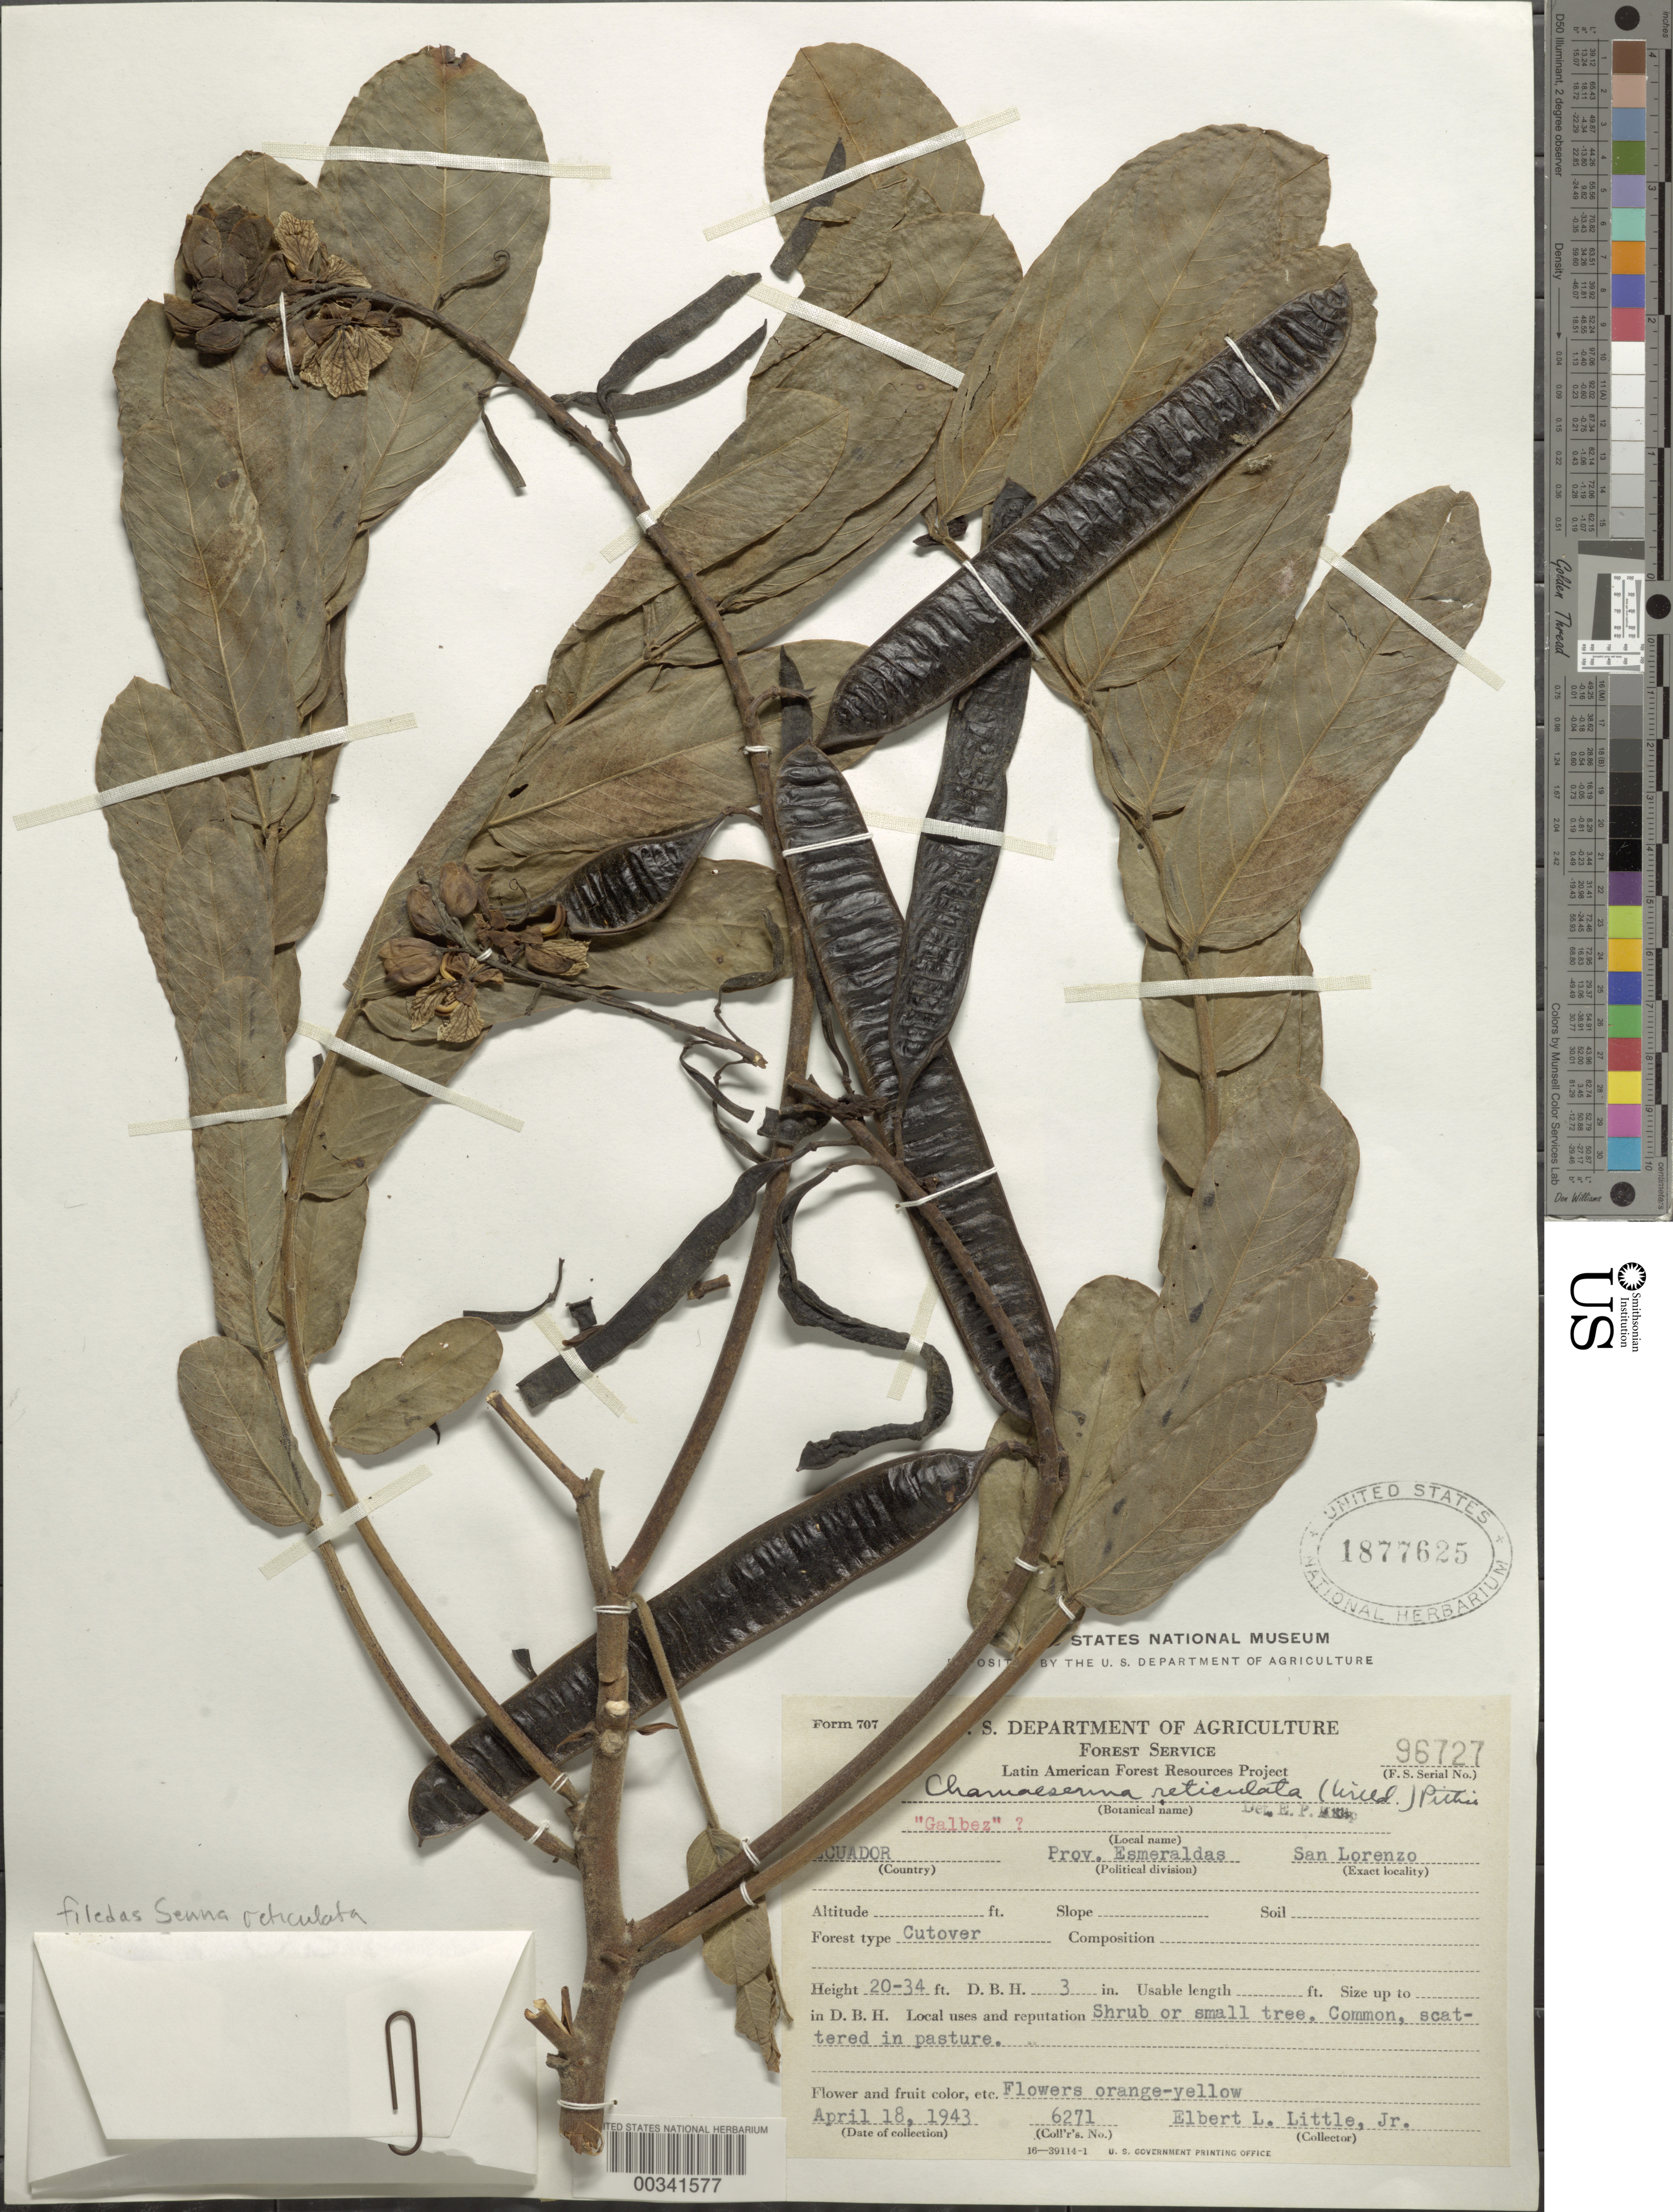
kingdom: Plantae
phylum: Tracheophyta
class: Magnoliopsida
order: Fabales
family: Fabaceae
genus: Senna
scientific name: Senna reticulata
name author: (Willd.) H.S. Irwin & Barneby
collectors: E. L. Little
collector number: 6271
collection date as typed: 18 Apr 1943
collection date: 1943-04-18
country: Ecuador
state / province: Esmeraldas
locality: San Lorenzo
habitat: In pasture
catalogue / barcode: US 1877625